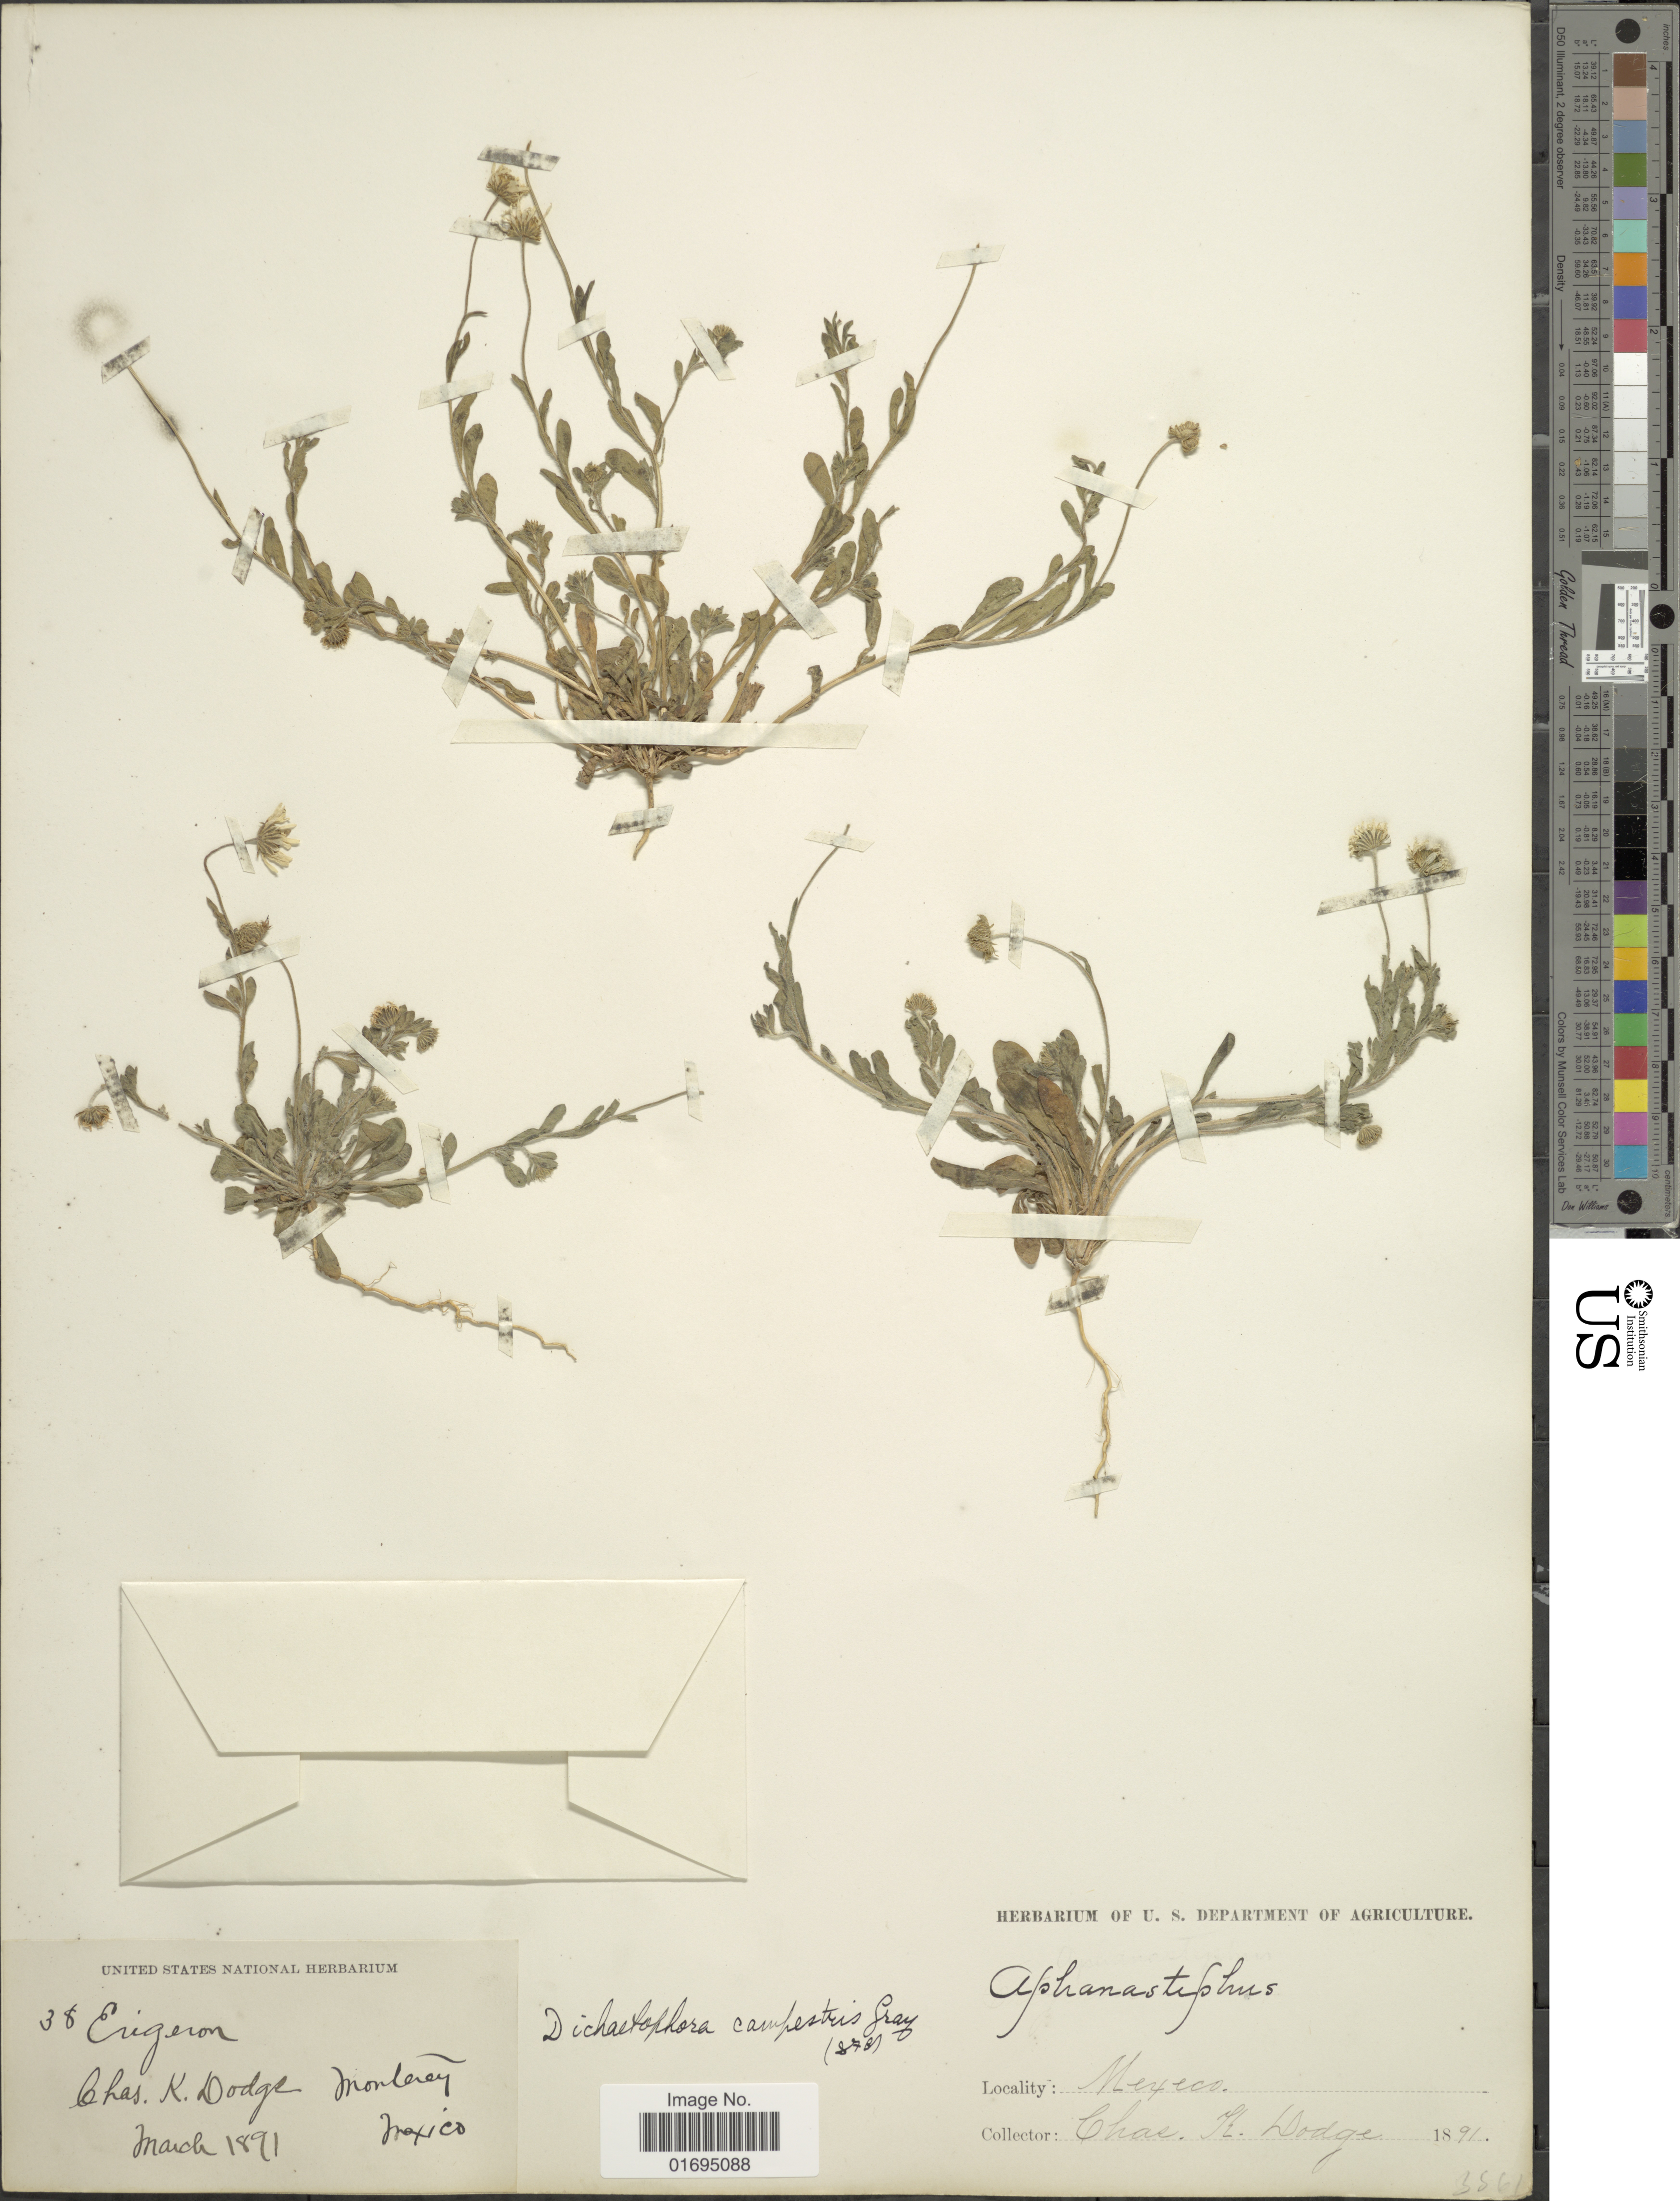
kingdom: Plantae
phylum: Tracheophyta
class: Magnoliopsida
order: Asterales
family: Asteraceae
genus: Dichaetophora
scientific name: Dichaetophora campestris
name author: A. Gray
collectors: C. K. Dodge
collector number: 38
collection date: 1891-03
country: Mexico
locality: Monterey